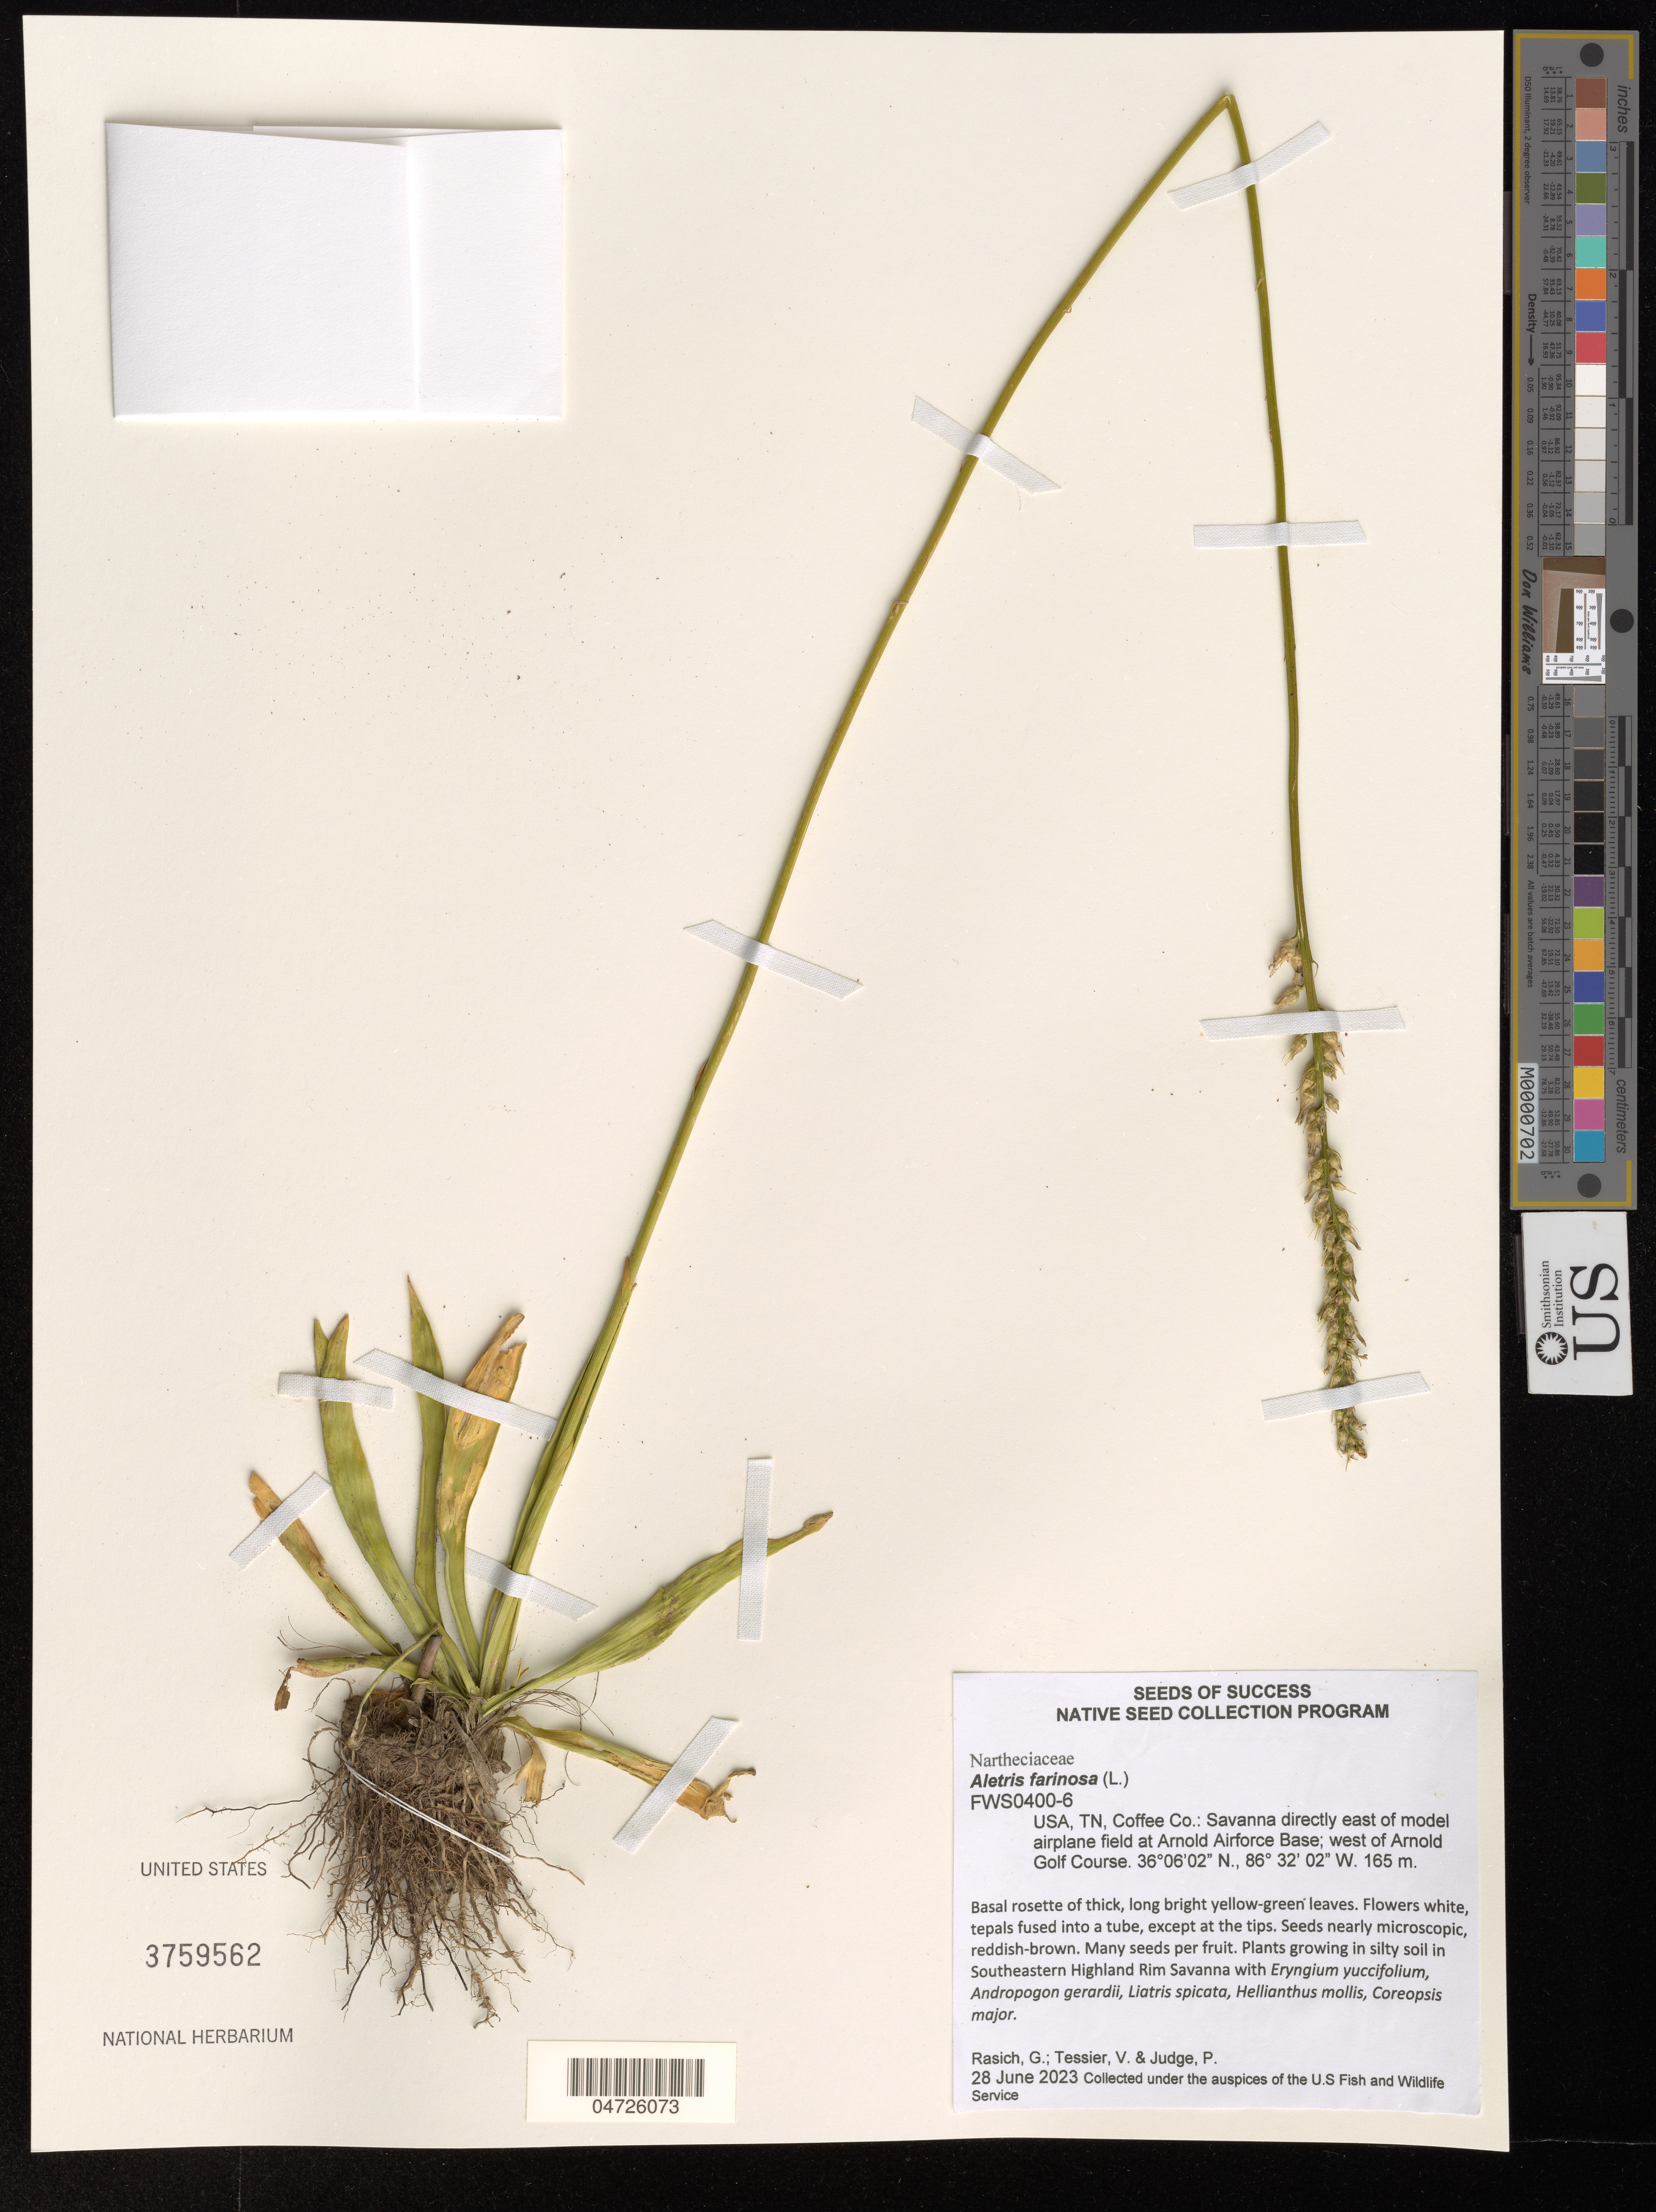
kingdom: Plantae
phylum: Tracheophyta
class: Liliopsida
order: Dioscoreales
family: Nartheciaceae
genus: Aletris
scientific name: Aletris farinosa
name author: L.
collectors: G. Rasich, V. Tessier & P. Judge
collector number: FWS0400-6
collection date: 2023-06-28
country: United States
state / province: Tennessee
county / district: Coffee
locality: Coffee Co.: Savanna directly east of model airplane field at Arnold Airforce Base; west of Arnold Golf Course.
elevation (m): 165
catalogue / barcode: US 3759562